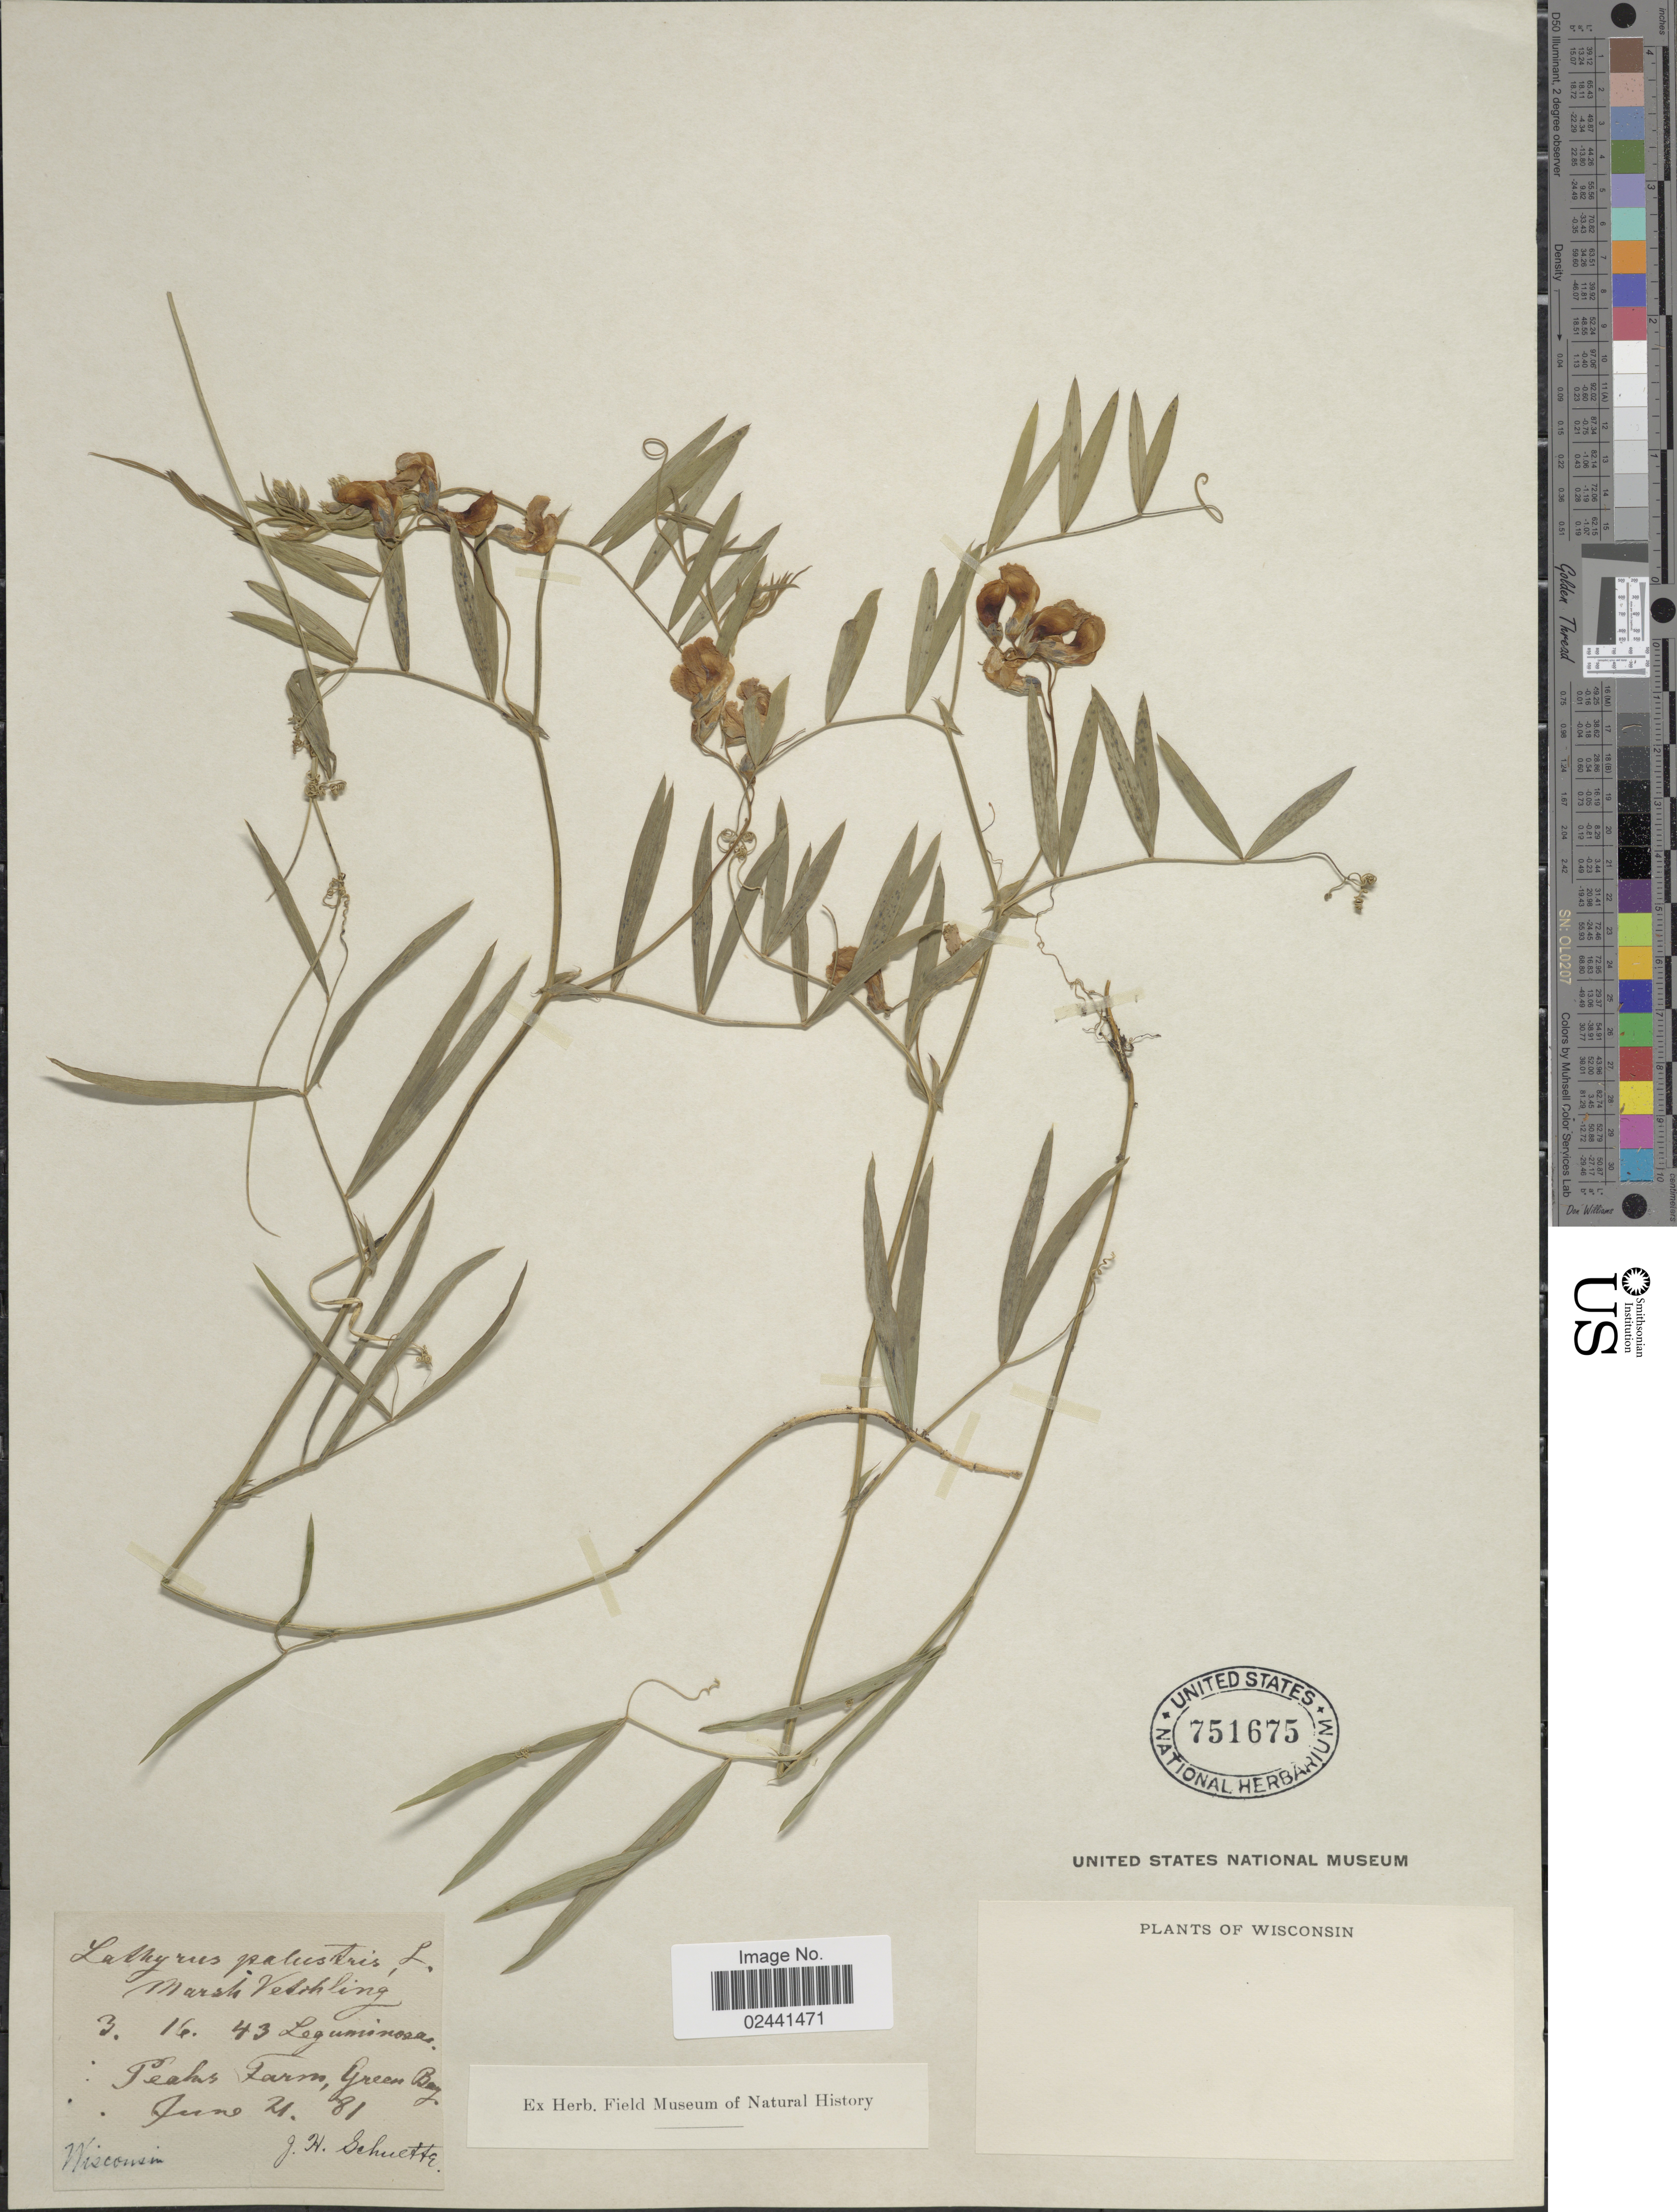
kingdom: Plantae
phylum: Tracheophyta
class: Magnoliopsida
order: Fabales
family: Fabaceae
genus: Lathyrus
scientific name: Lathyrus palustris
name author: L.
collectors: J. H. Schuette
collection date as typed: Transcribed d/m/y: 21/6/81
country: United States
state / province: Wisconsin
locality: Peaks Farm, Green Bay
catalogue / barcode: US 751675